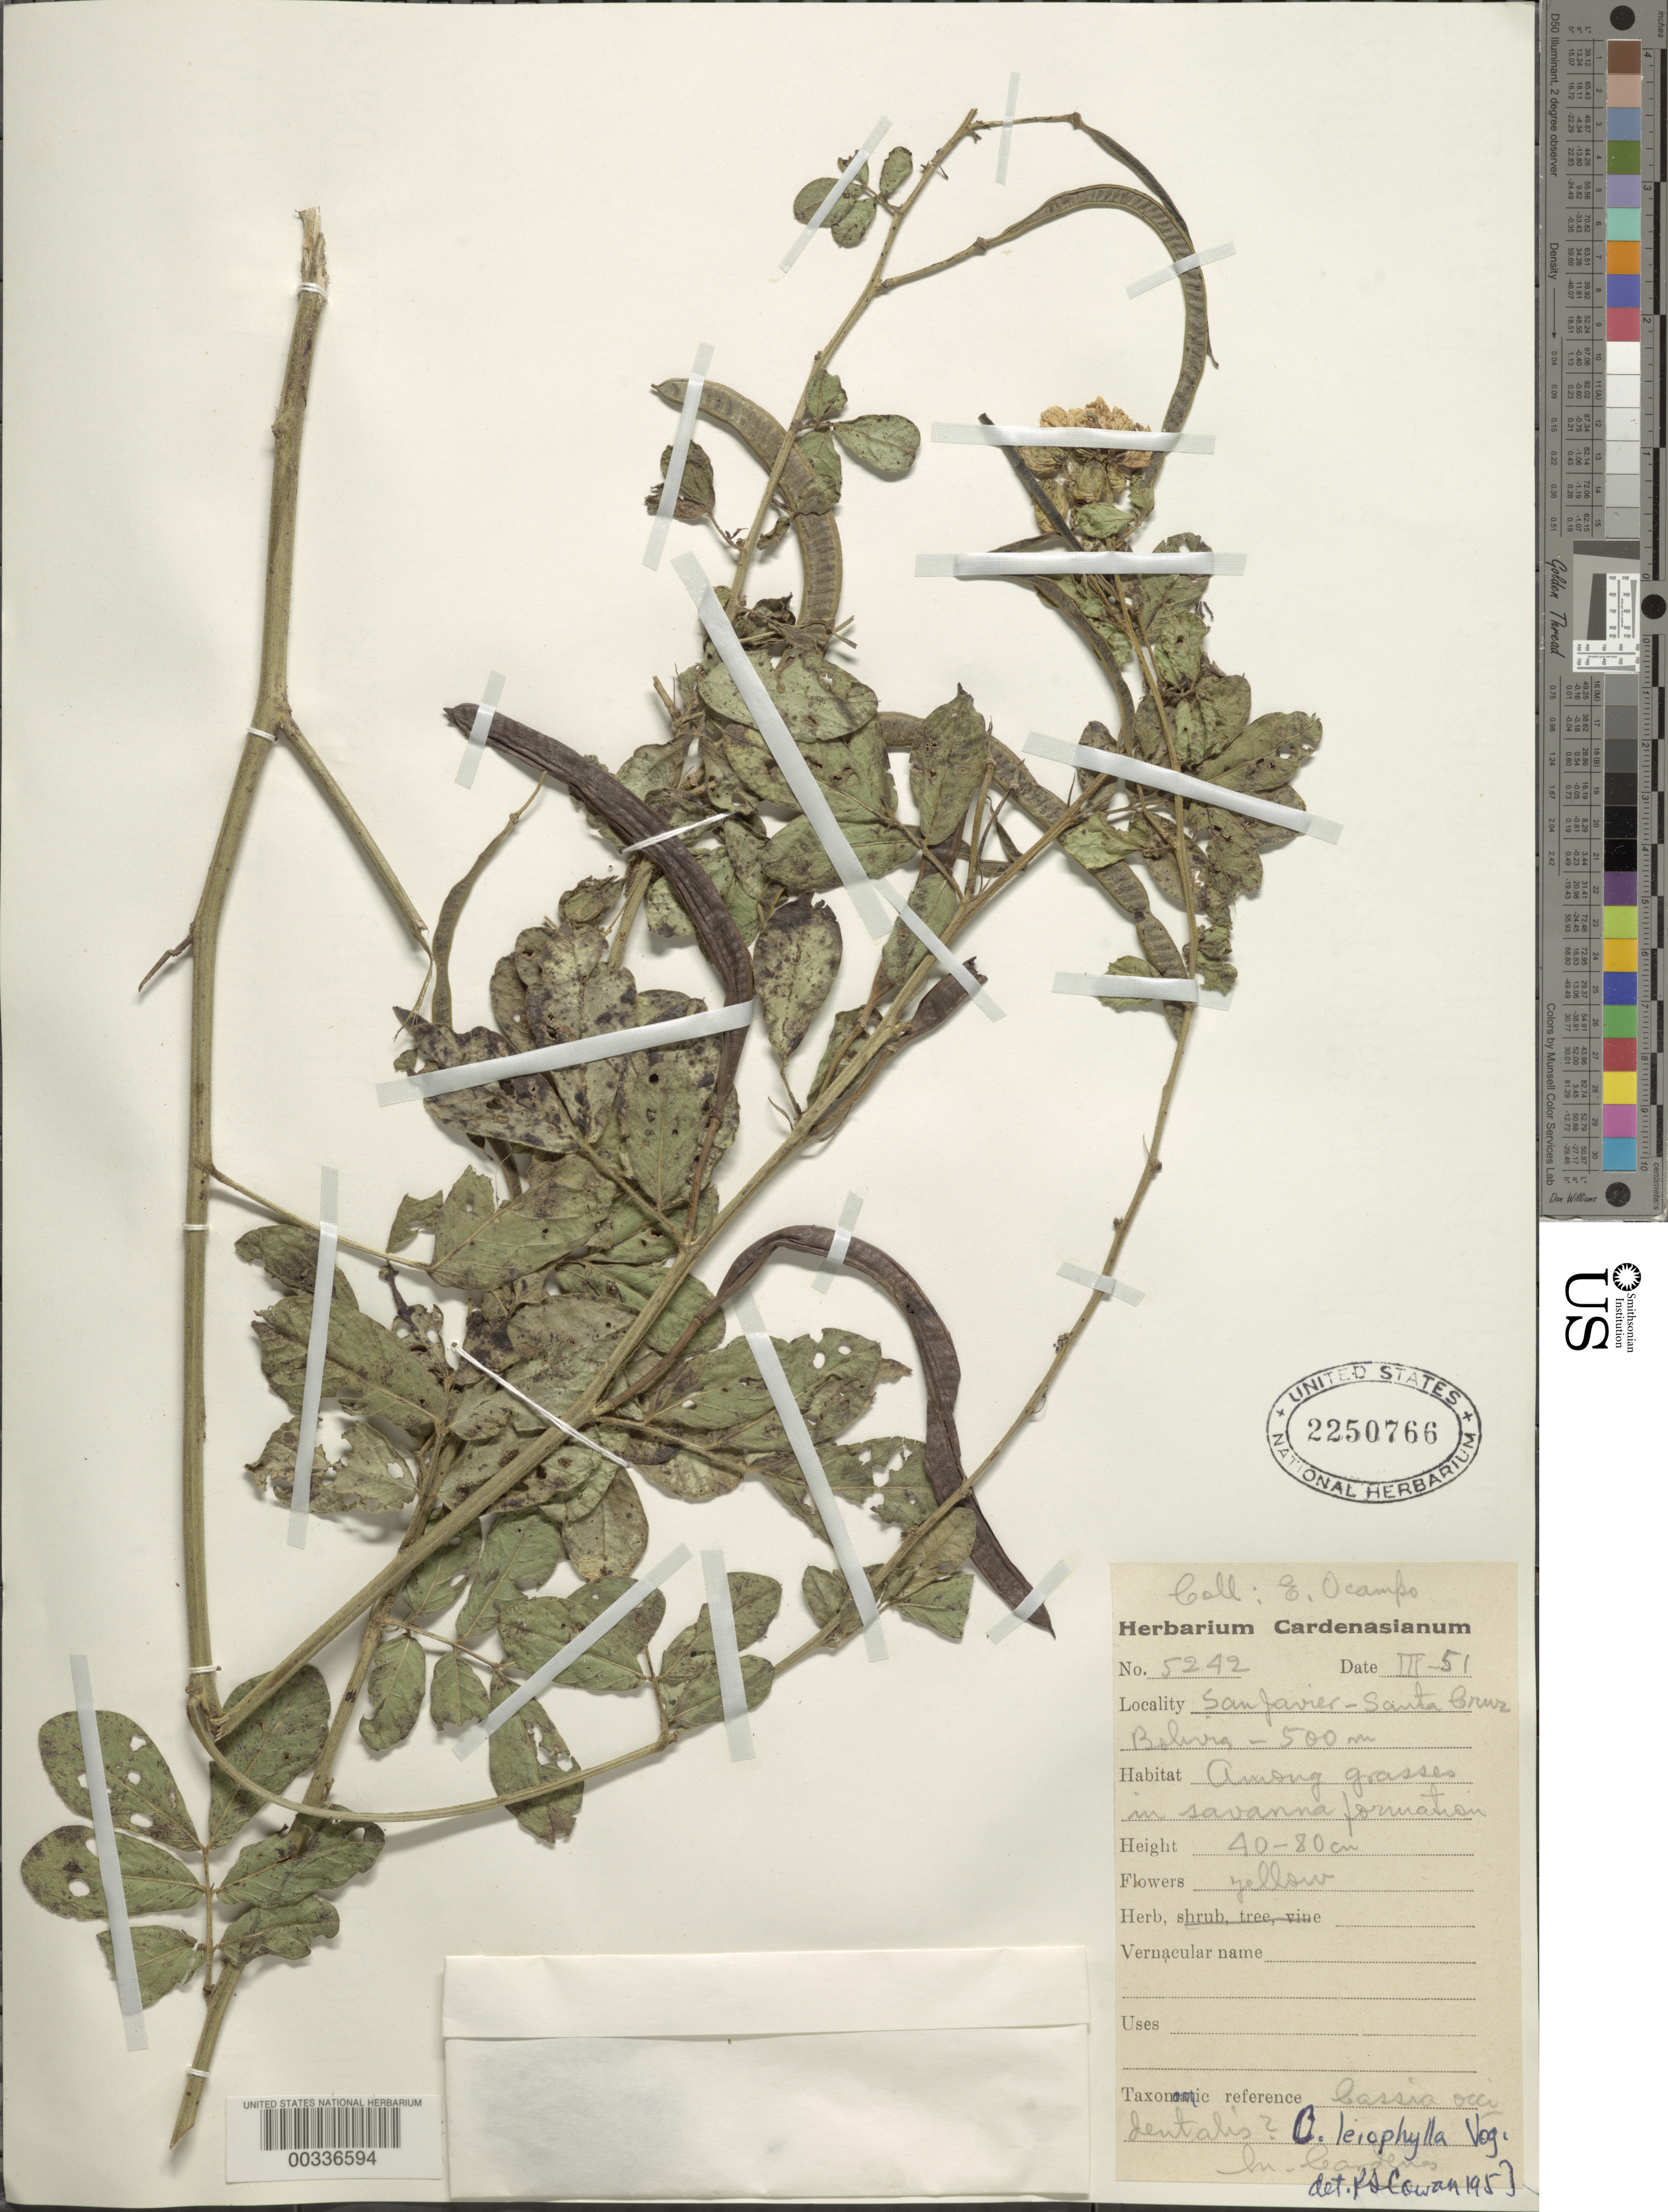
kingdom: Plantae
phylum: Tracheophyta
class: Magnoliopsida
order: Fabales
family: Fabaceae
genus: Senna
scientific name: Senna leiophylla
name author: (Vogel) H.S. Irwin & Barneby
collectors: M. Cárdenas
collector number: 5242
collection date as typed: Mar 1951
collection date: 1951-03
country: Bolivia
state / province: Santa Cruz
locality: San Javier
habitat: Amoung grasses in savanna formation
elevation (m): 500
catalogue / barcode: US 2250766